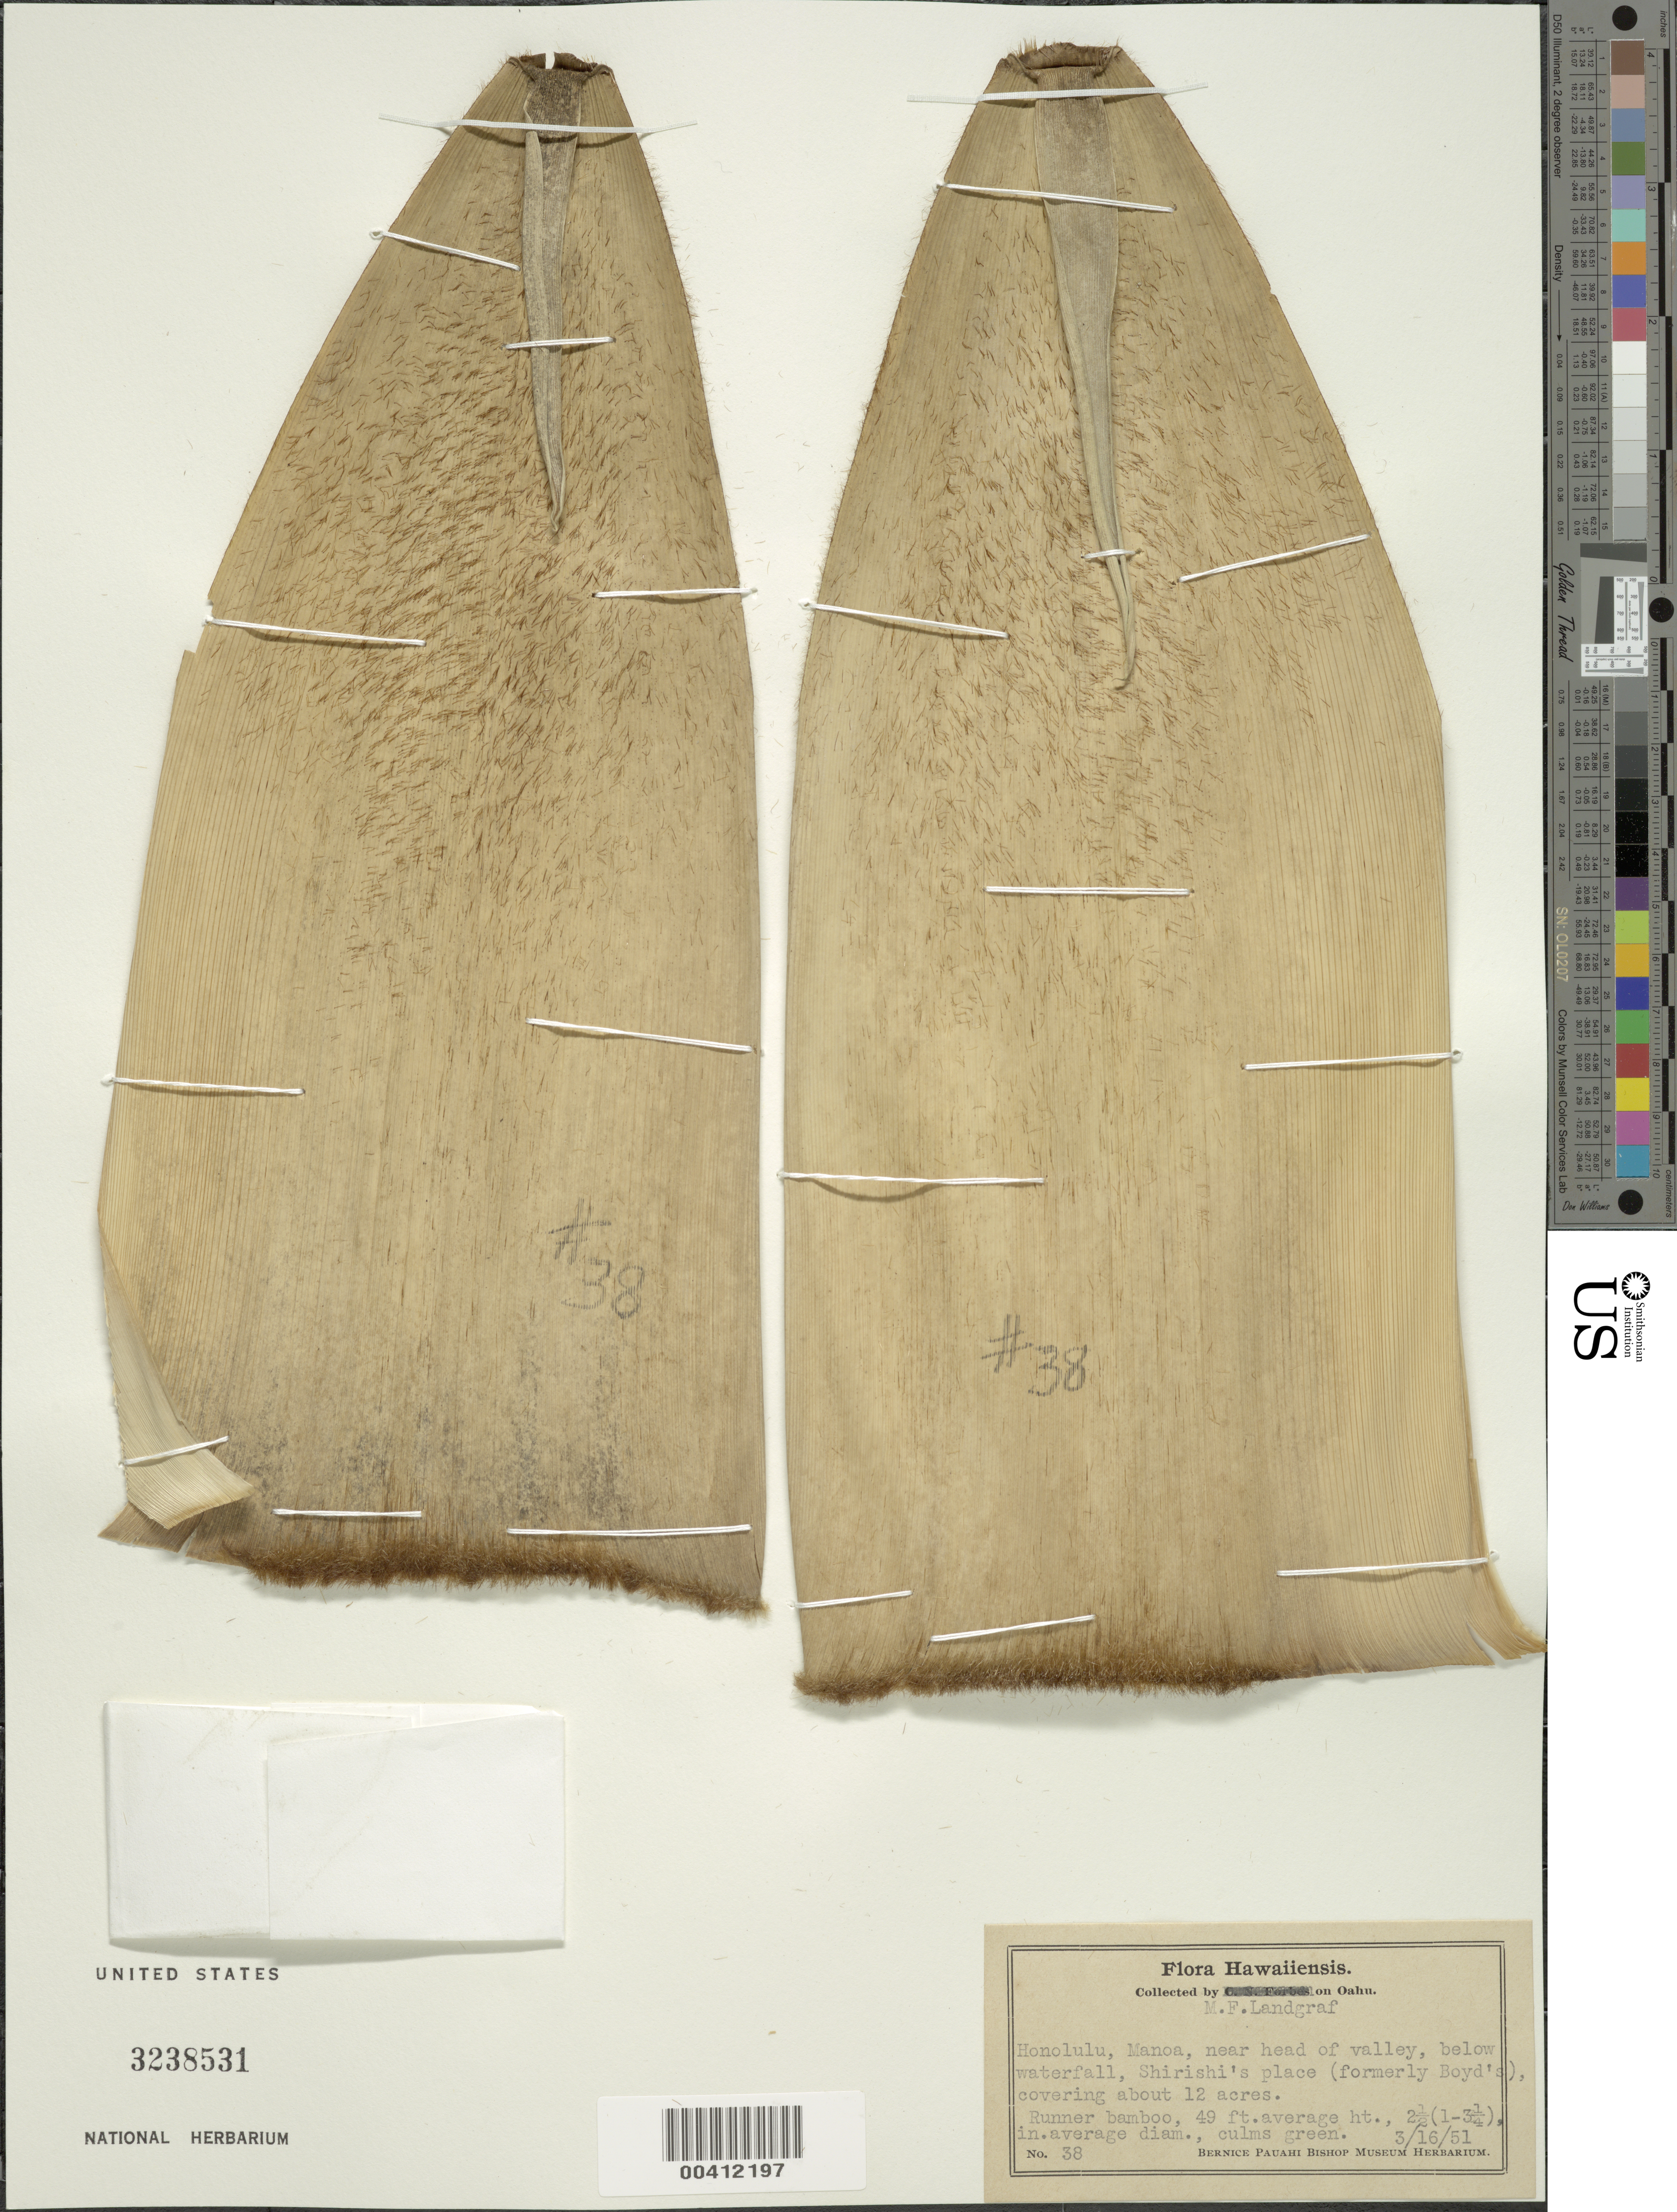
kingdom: Plantae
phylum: Tracheophyta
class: Liliopsida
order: Poales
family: Poaceae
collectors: M. Landgraf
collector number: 38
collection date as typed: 16 Mar 1951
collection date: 1951-03-16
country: United States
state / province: Hawaii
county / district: Honolulu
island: Oahu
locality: Honolulu, manoa, near shirishi's place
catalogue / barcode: US 3238531